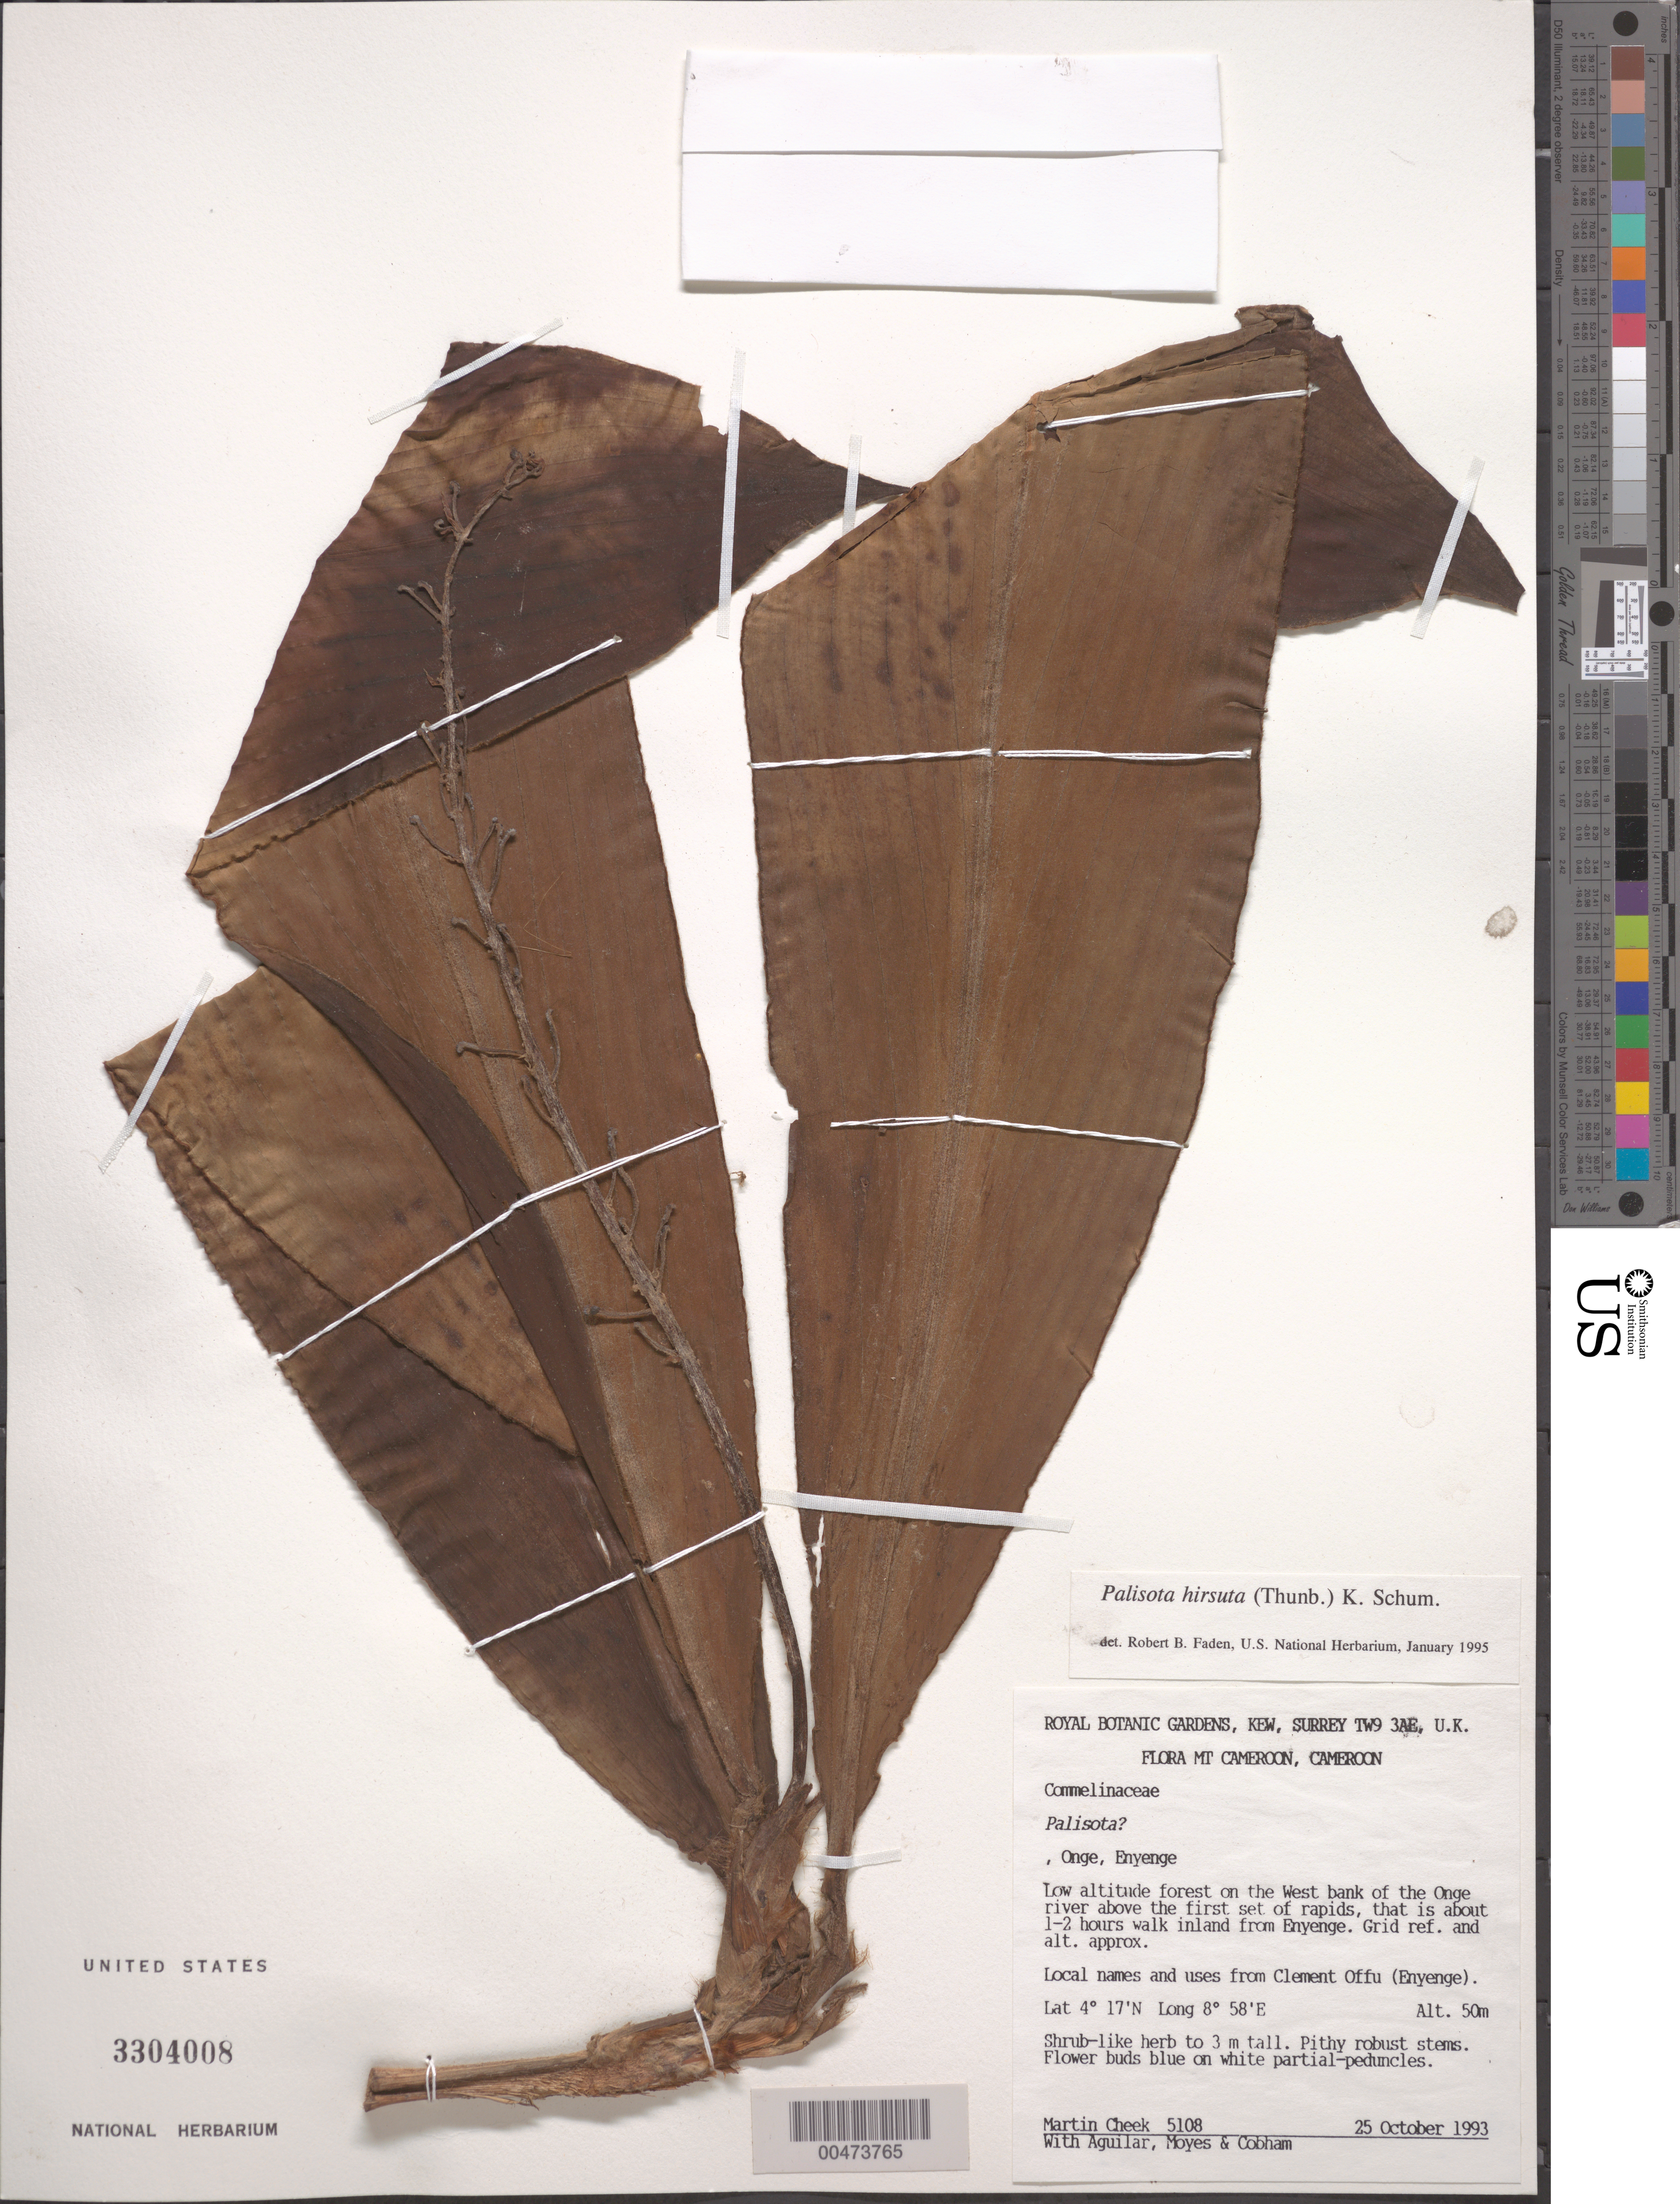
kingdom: Plantae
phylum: Tracheophyta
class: Liliopsida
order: Commelinales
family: Commelinaceae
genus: Palisota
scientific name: Palisota hirsuta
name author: (Thunb.) K. Schum.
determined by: Faden, Robert B., (US), Smithsonian Institution - National Museum of Natural History (UNITED STATES)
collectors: M. Cheek, -. Aguilar, Moyes & -. Cobham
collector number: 5108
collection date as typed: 25 Oct 1993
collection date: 1993-10-25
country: Cameroon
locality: Onge, enyenge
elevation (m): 50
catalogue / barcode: US 3304008